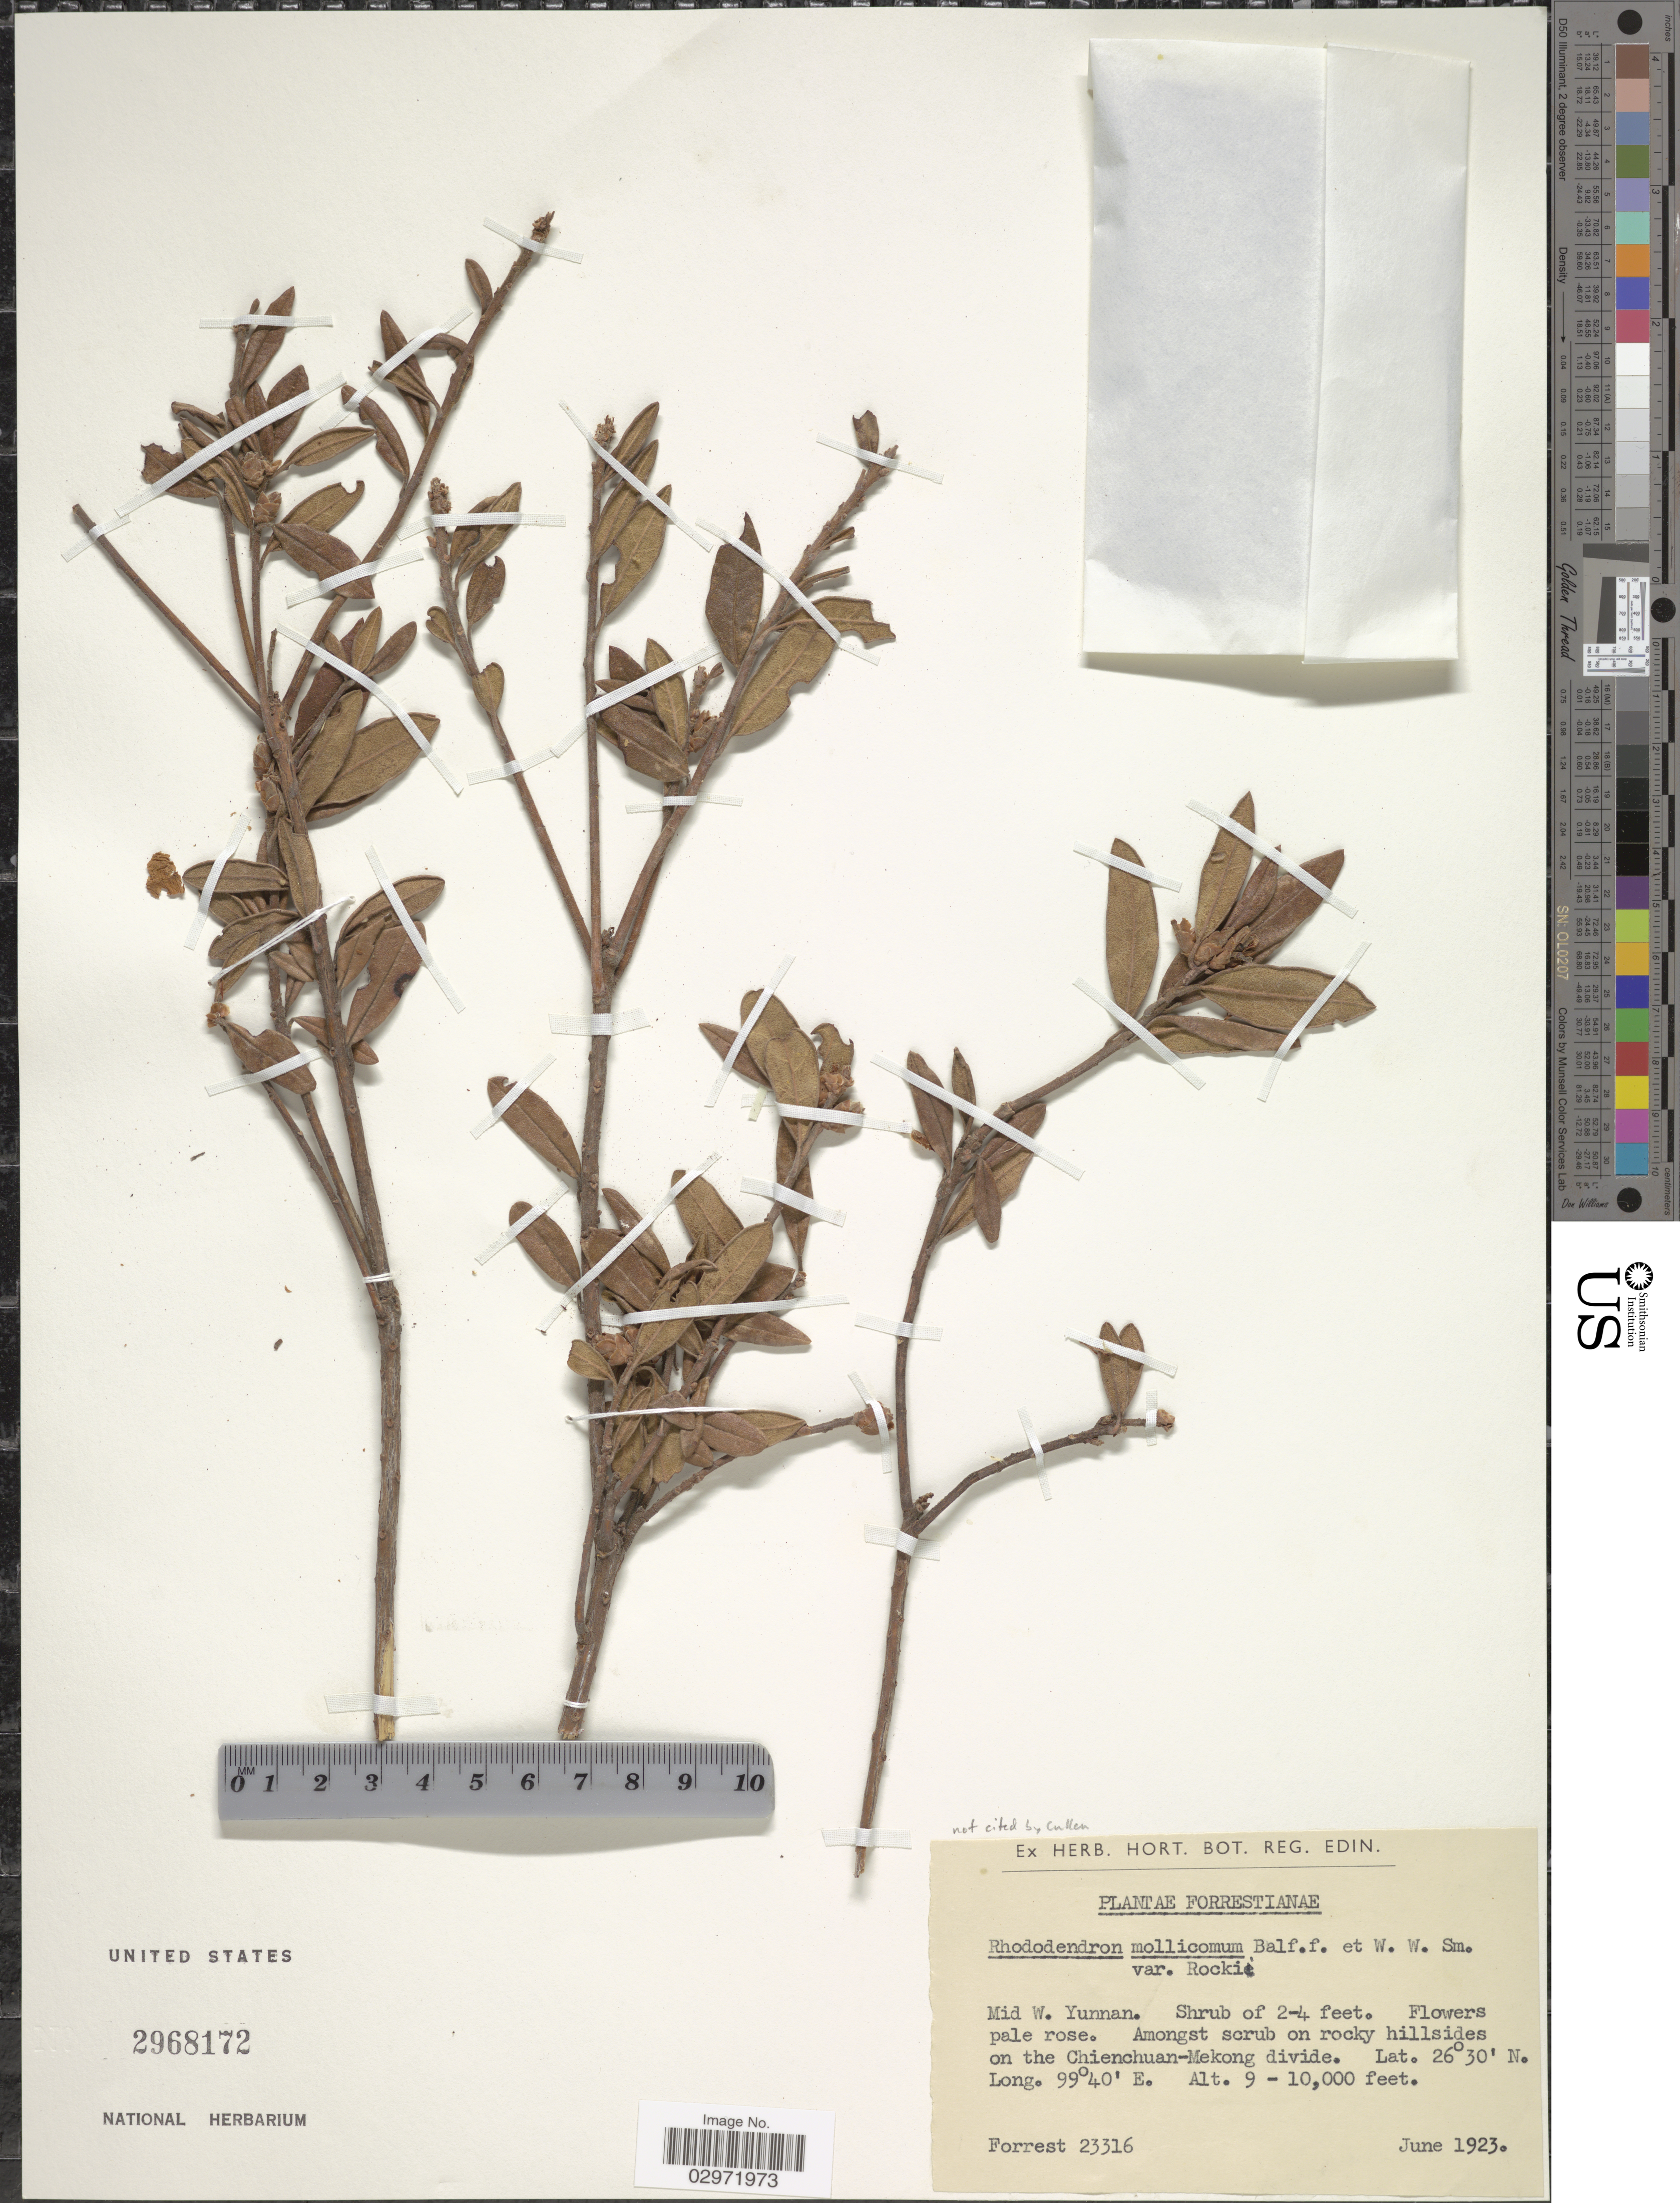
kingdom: Plantae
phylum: Tracheophyta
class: Magnoliopsida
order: Ericales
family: Ericaceae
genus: Rhododendron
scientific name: Rhododendron mollicomum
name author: Balf. f. & W.W. Sm.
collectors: -. Forrest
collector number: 23316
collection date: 1923-06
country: China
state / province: Yunnan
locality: Mid W. Yunnan. Amongs scrub on rocky hillsides on the Chienchuan-Mekong divide.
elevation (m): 2743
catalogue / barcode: US 2968172